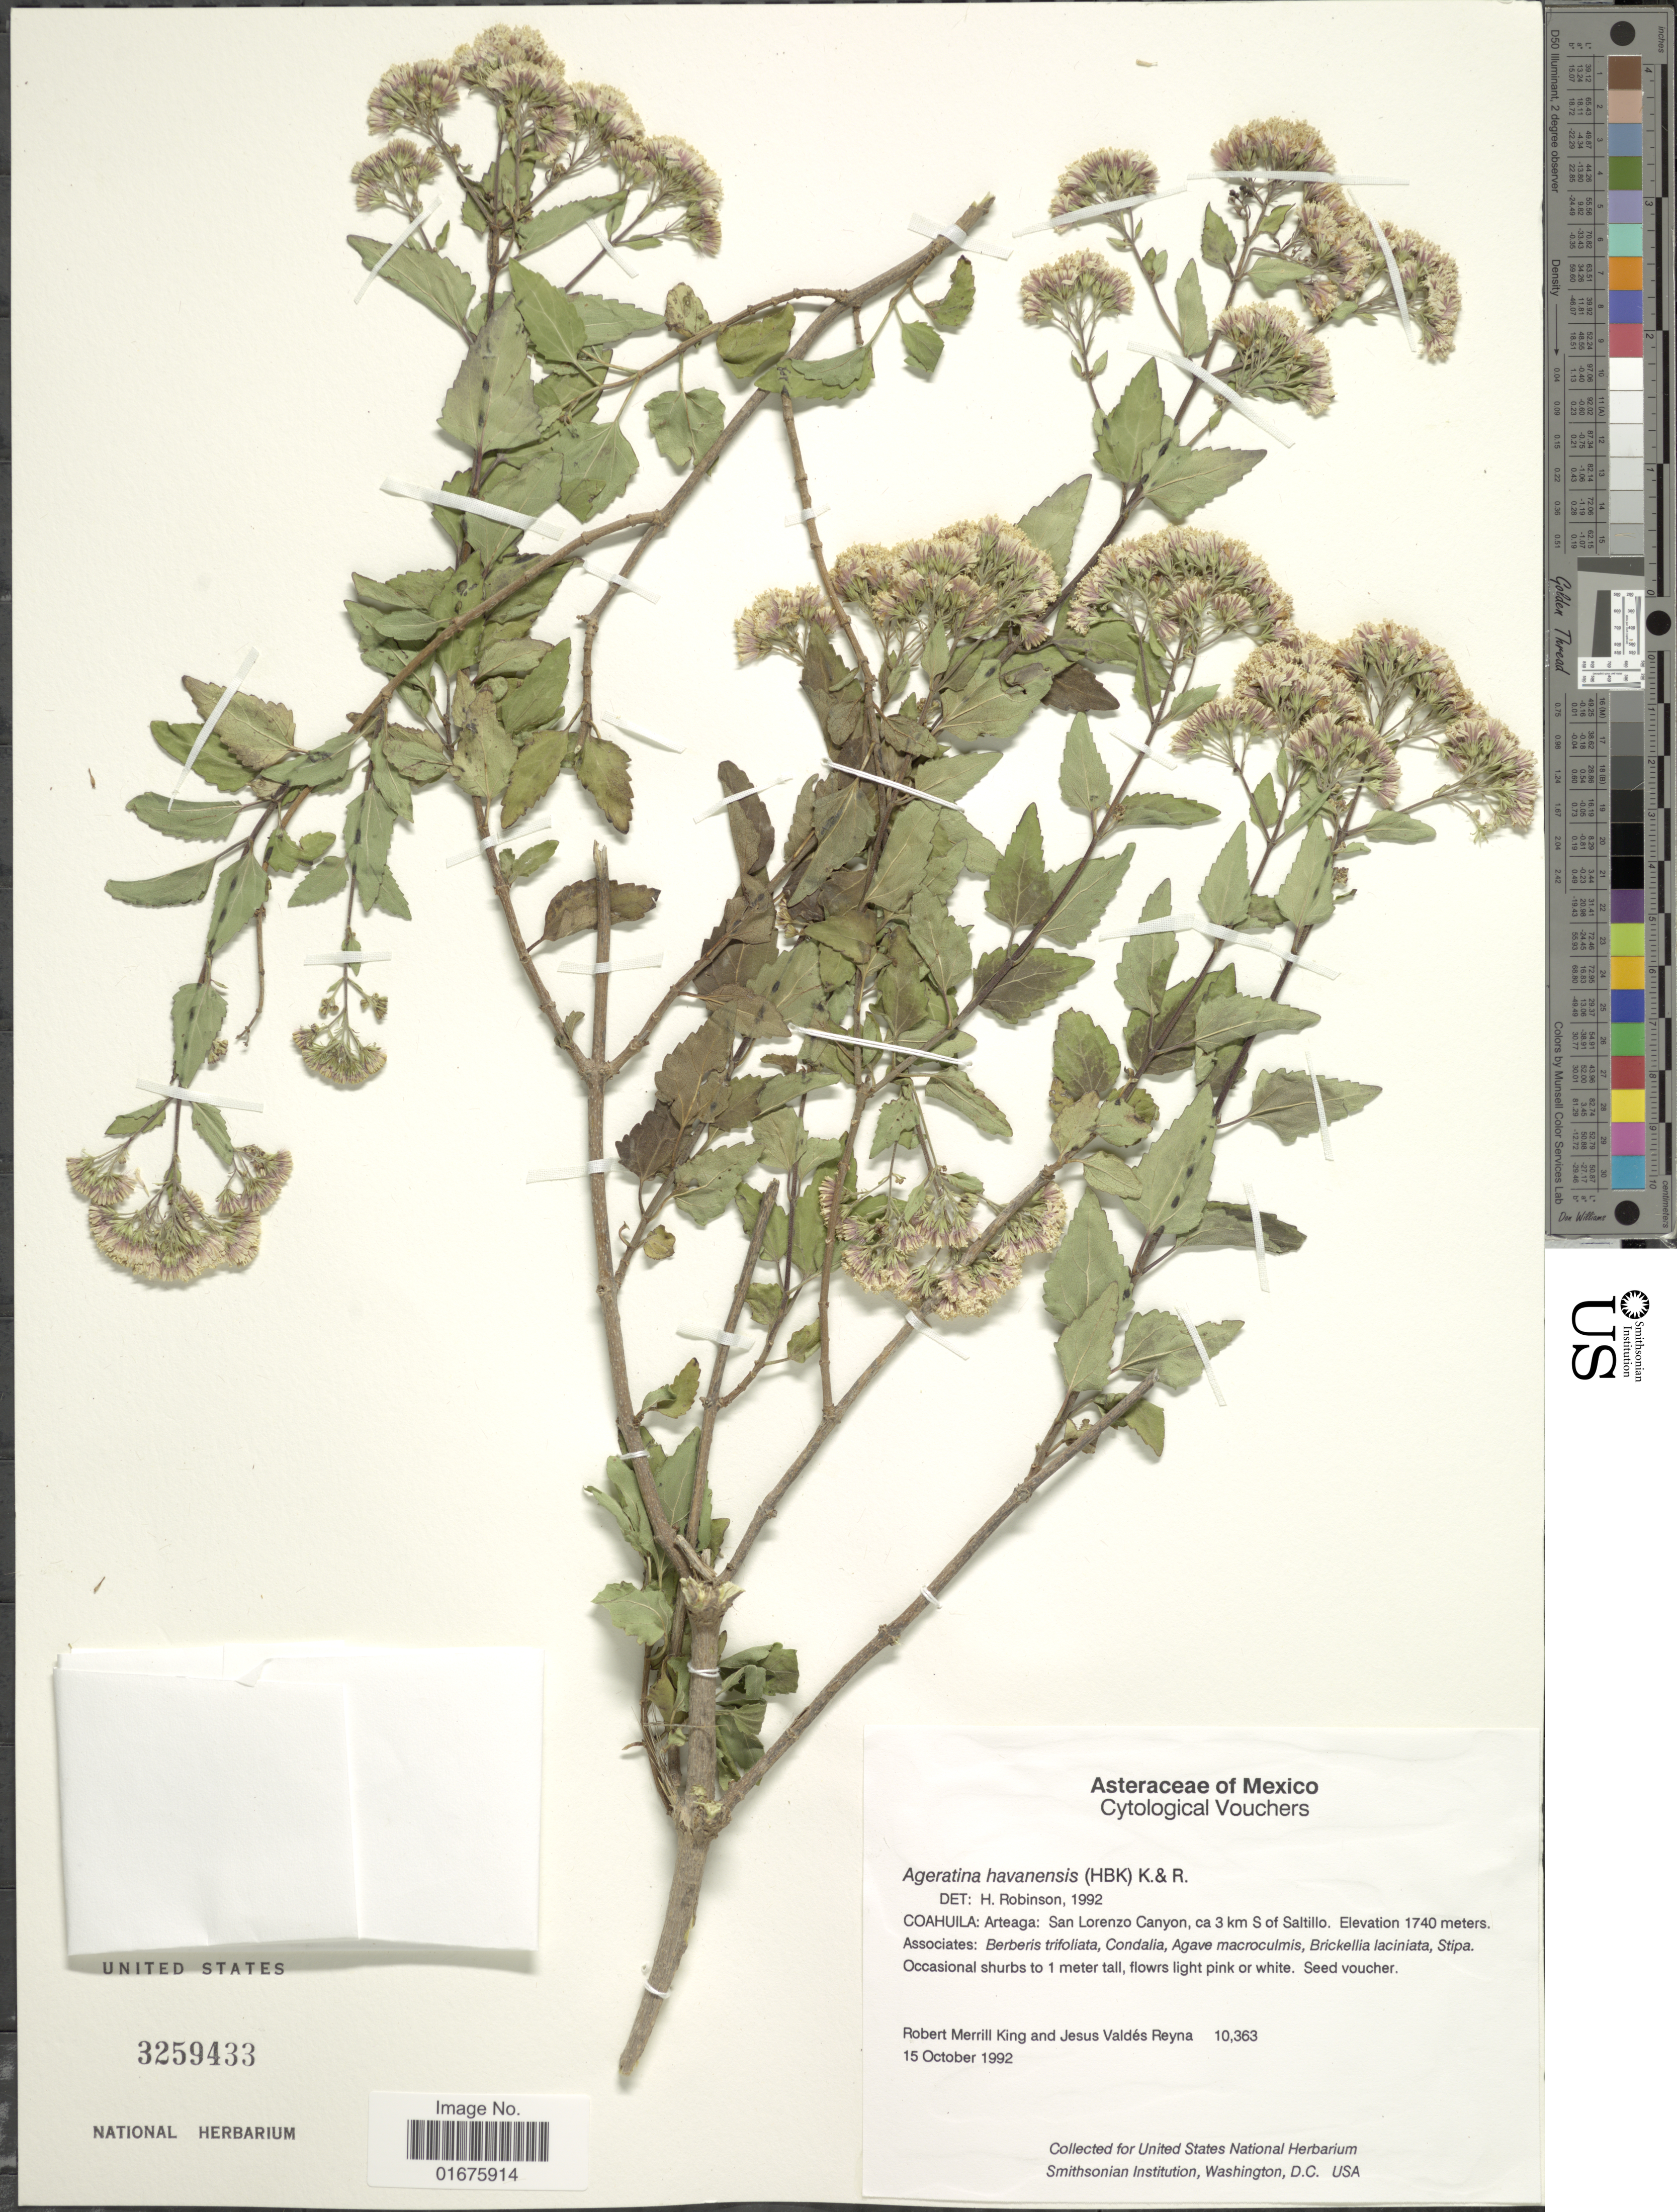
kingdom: Plantae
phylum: Tracheophyta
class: Magnoliopsida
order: Asterales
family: Asteraceae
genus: Ageratina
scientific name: Ageratina havanensis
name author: (Kunth) R.M. King & H. Rob.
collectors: R. M. King & J. Valdés-Reyna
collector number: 10363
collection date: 1992-10-15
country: Mexico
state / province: Coahuila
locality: Arteaga; San Lorenzo Canyon, ca 3 km S of Saltillo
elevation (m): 1740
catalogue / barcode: US 3259433